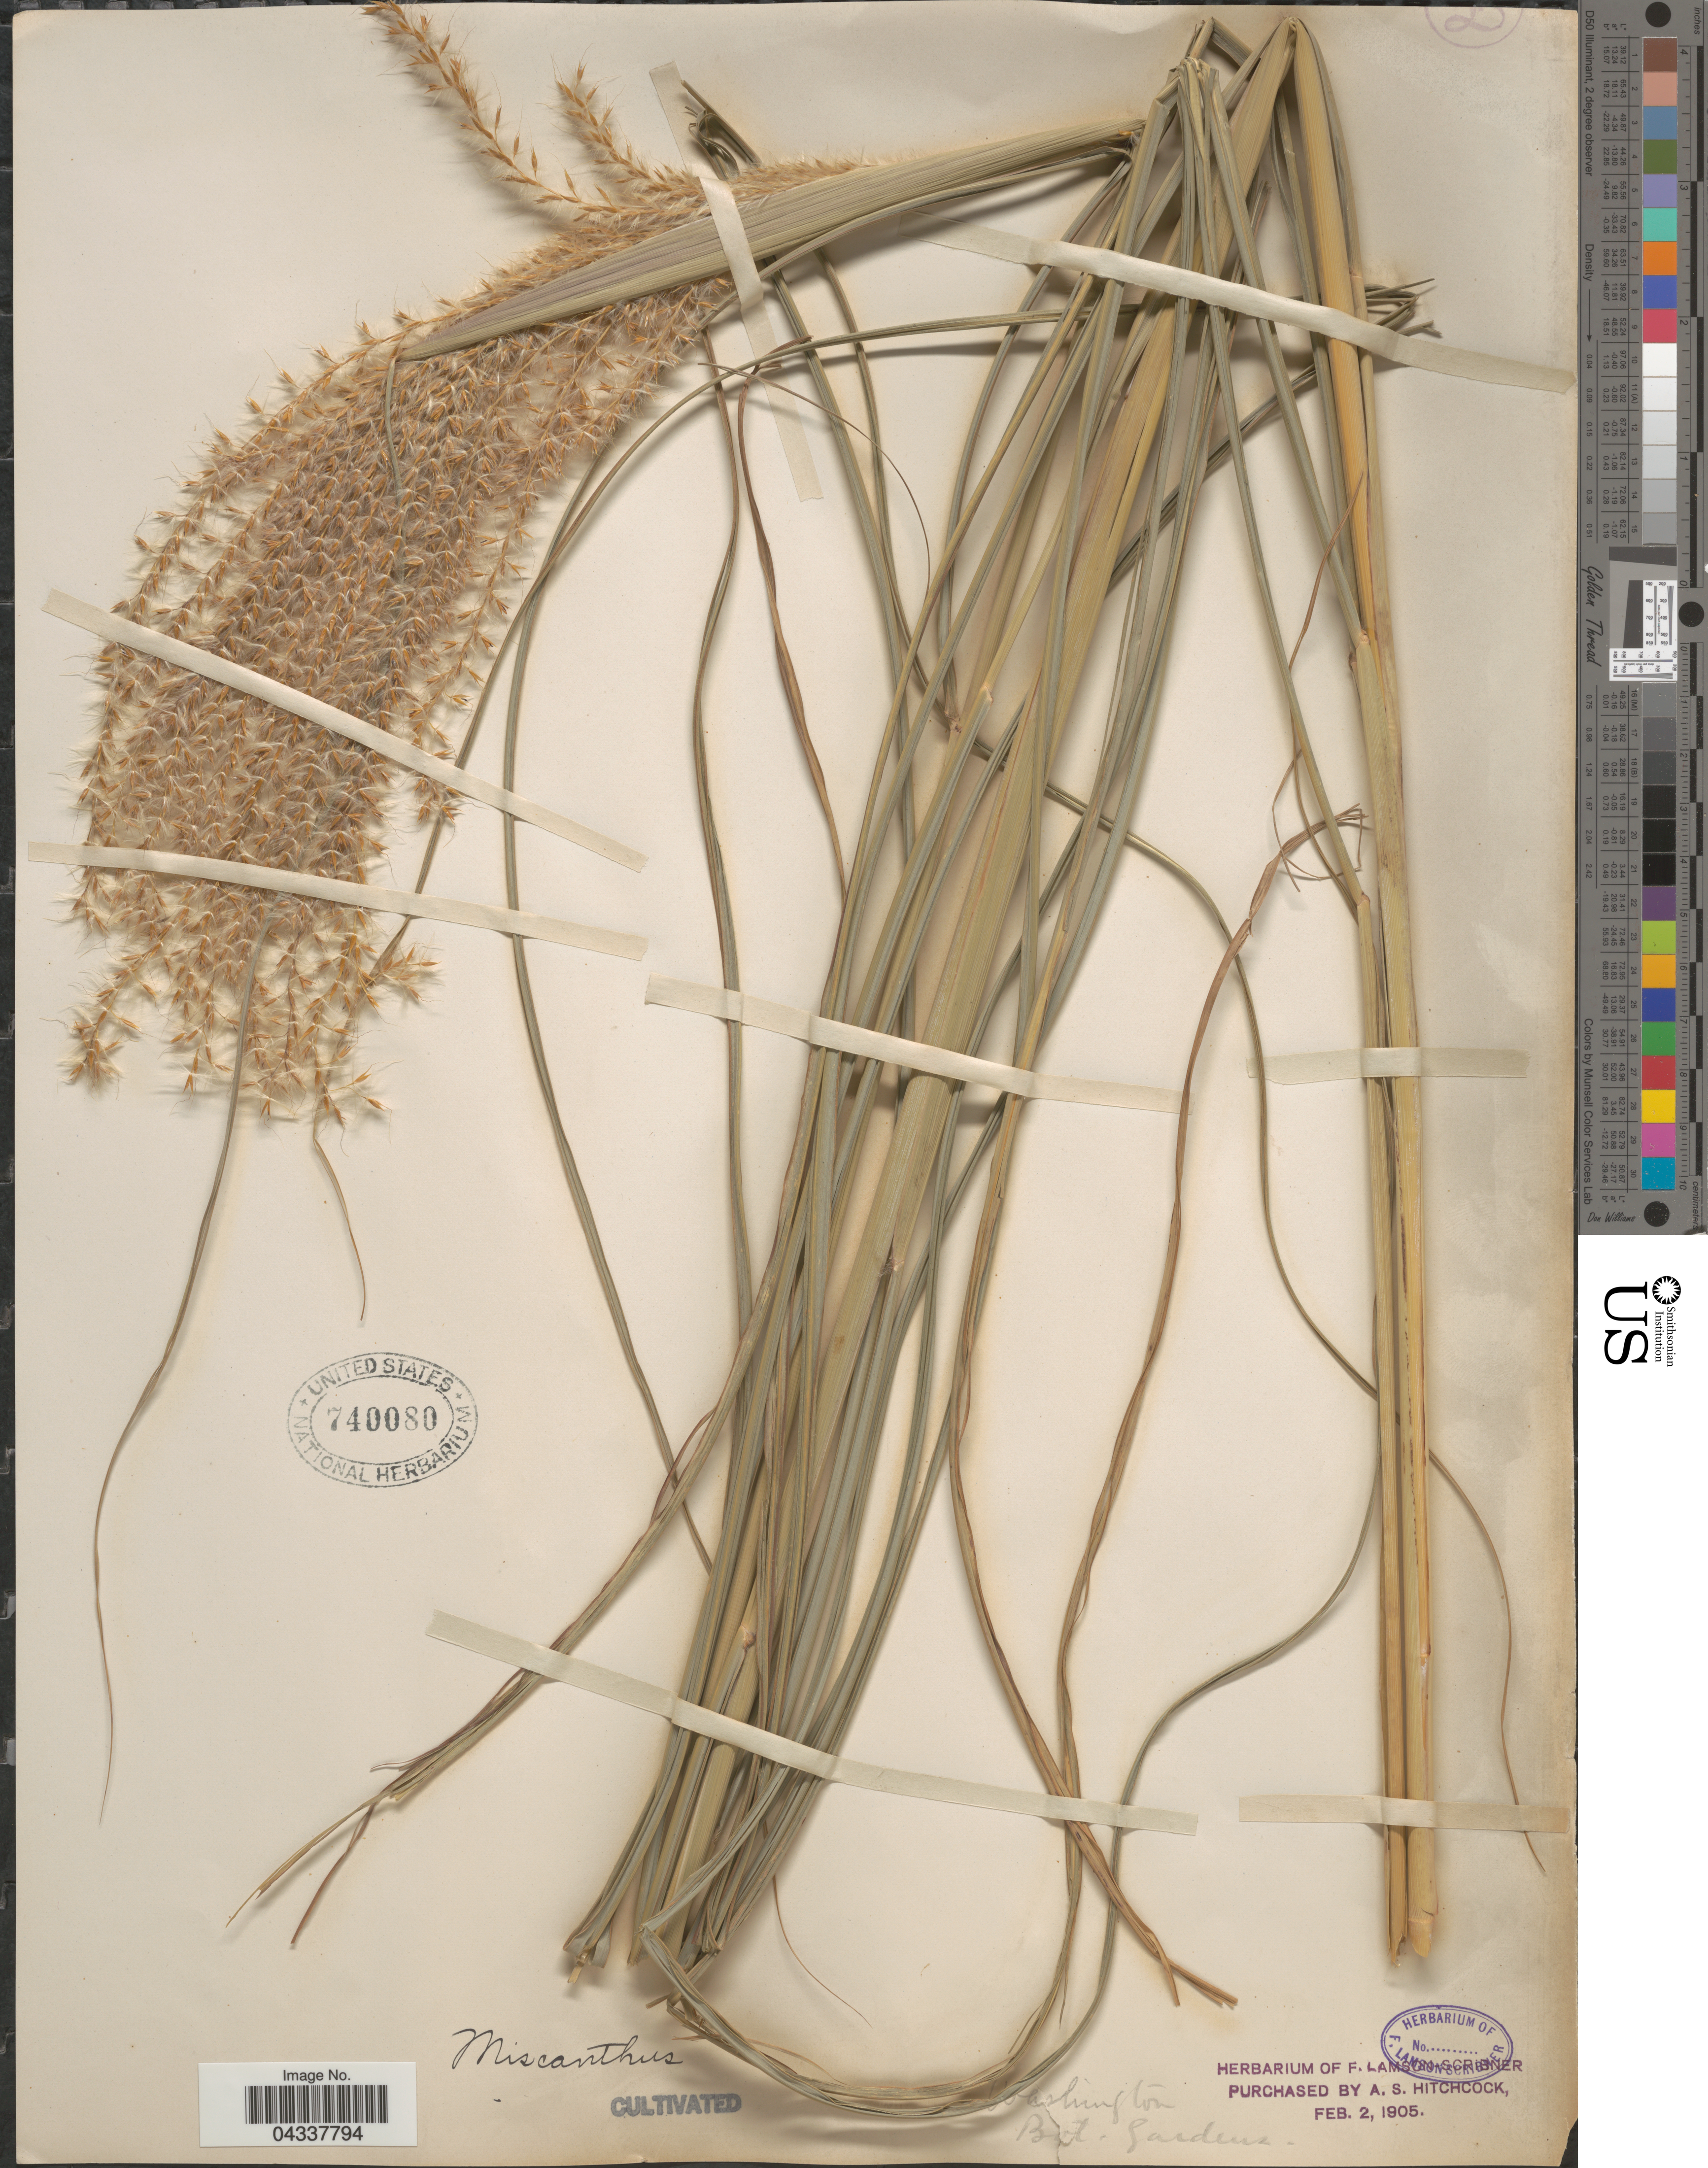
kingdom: Plantae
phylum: Tracheophyta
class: Liliopsida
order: Poales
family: Poaceae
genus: Miscanthus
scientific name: Miscanthus sinensis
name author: Andersson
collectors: ex herb. F. Lamson Scribner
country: United States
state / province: Washington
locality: Bot. Gardens.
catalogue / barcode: US 740080